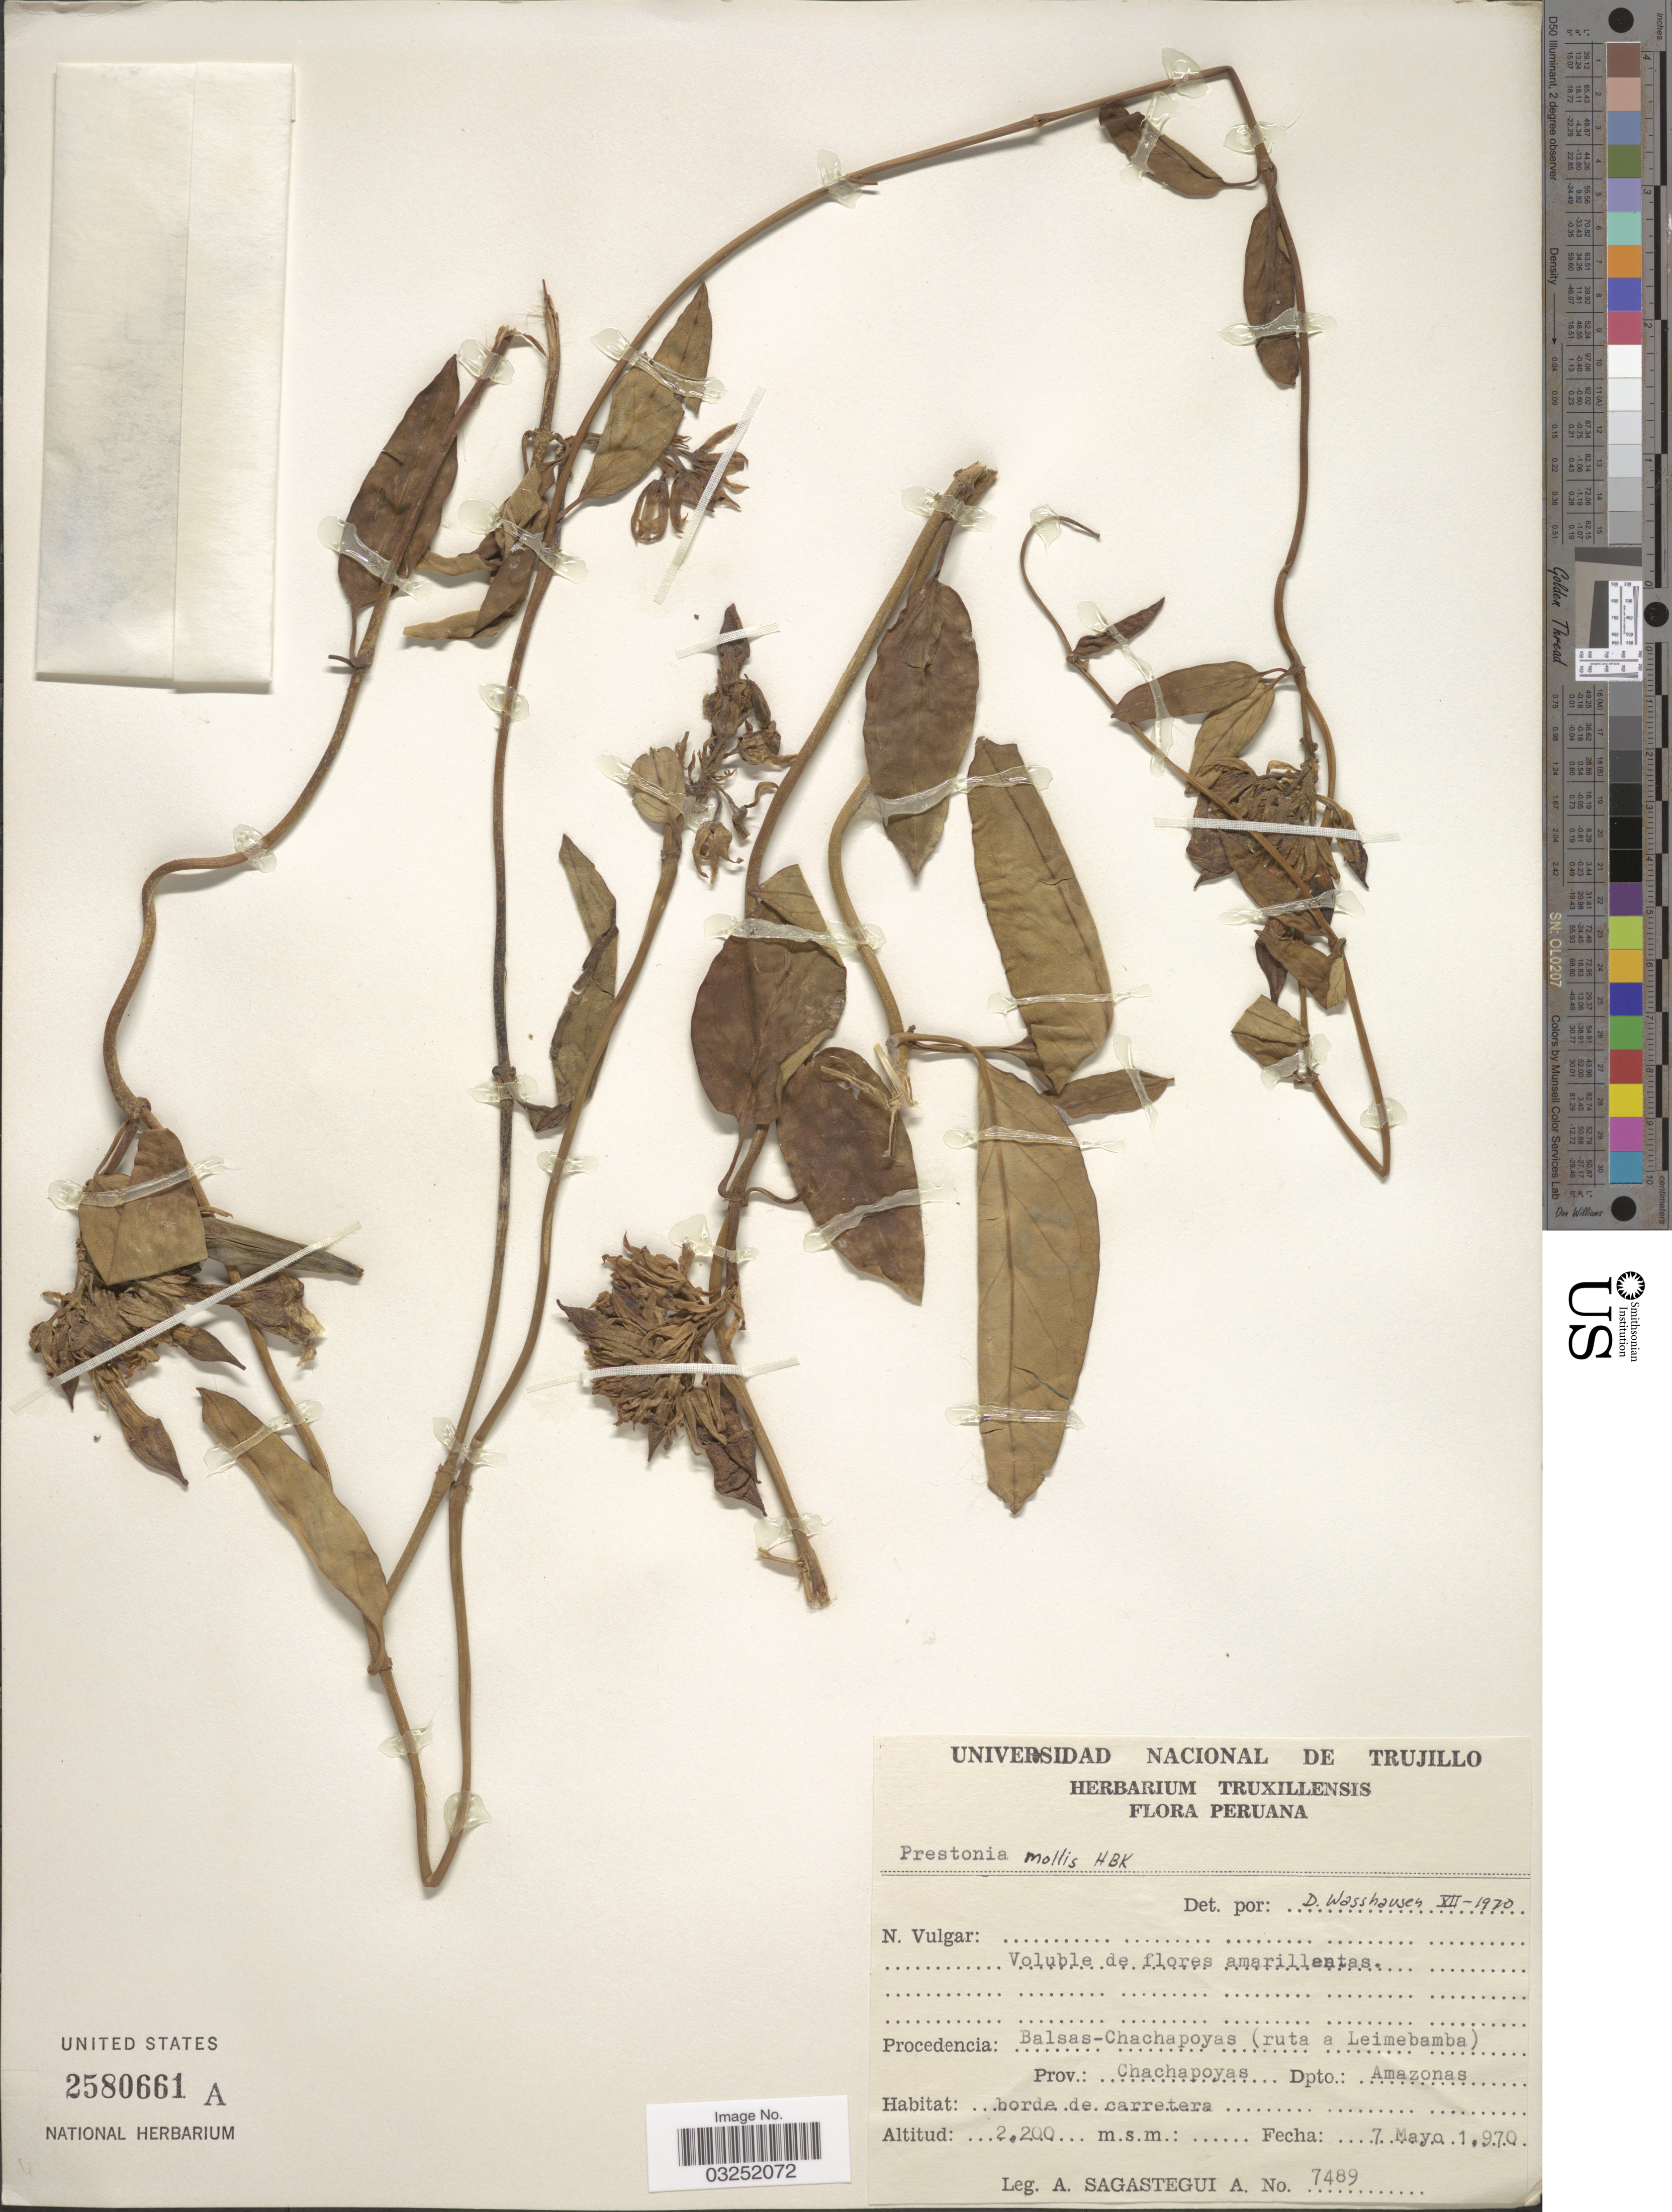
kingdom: Plantae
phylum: Tracheophyta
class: Magnoliopsida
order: Gentianales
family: Apocynaceae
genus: Prestonia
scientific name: Prestonia mollis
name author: Kunth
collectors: A. Sagástegui A.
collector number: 7489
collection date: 1970-05-07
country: Peru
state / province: Amazonas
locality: Procedencia: Balsas-Chachapoyas (ruta a Leimebamba) Prov.: Chachapoyas, Dpto.: Amazonas.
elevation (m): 2200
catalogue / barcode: US 2580661A